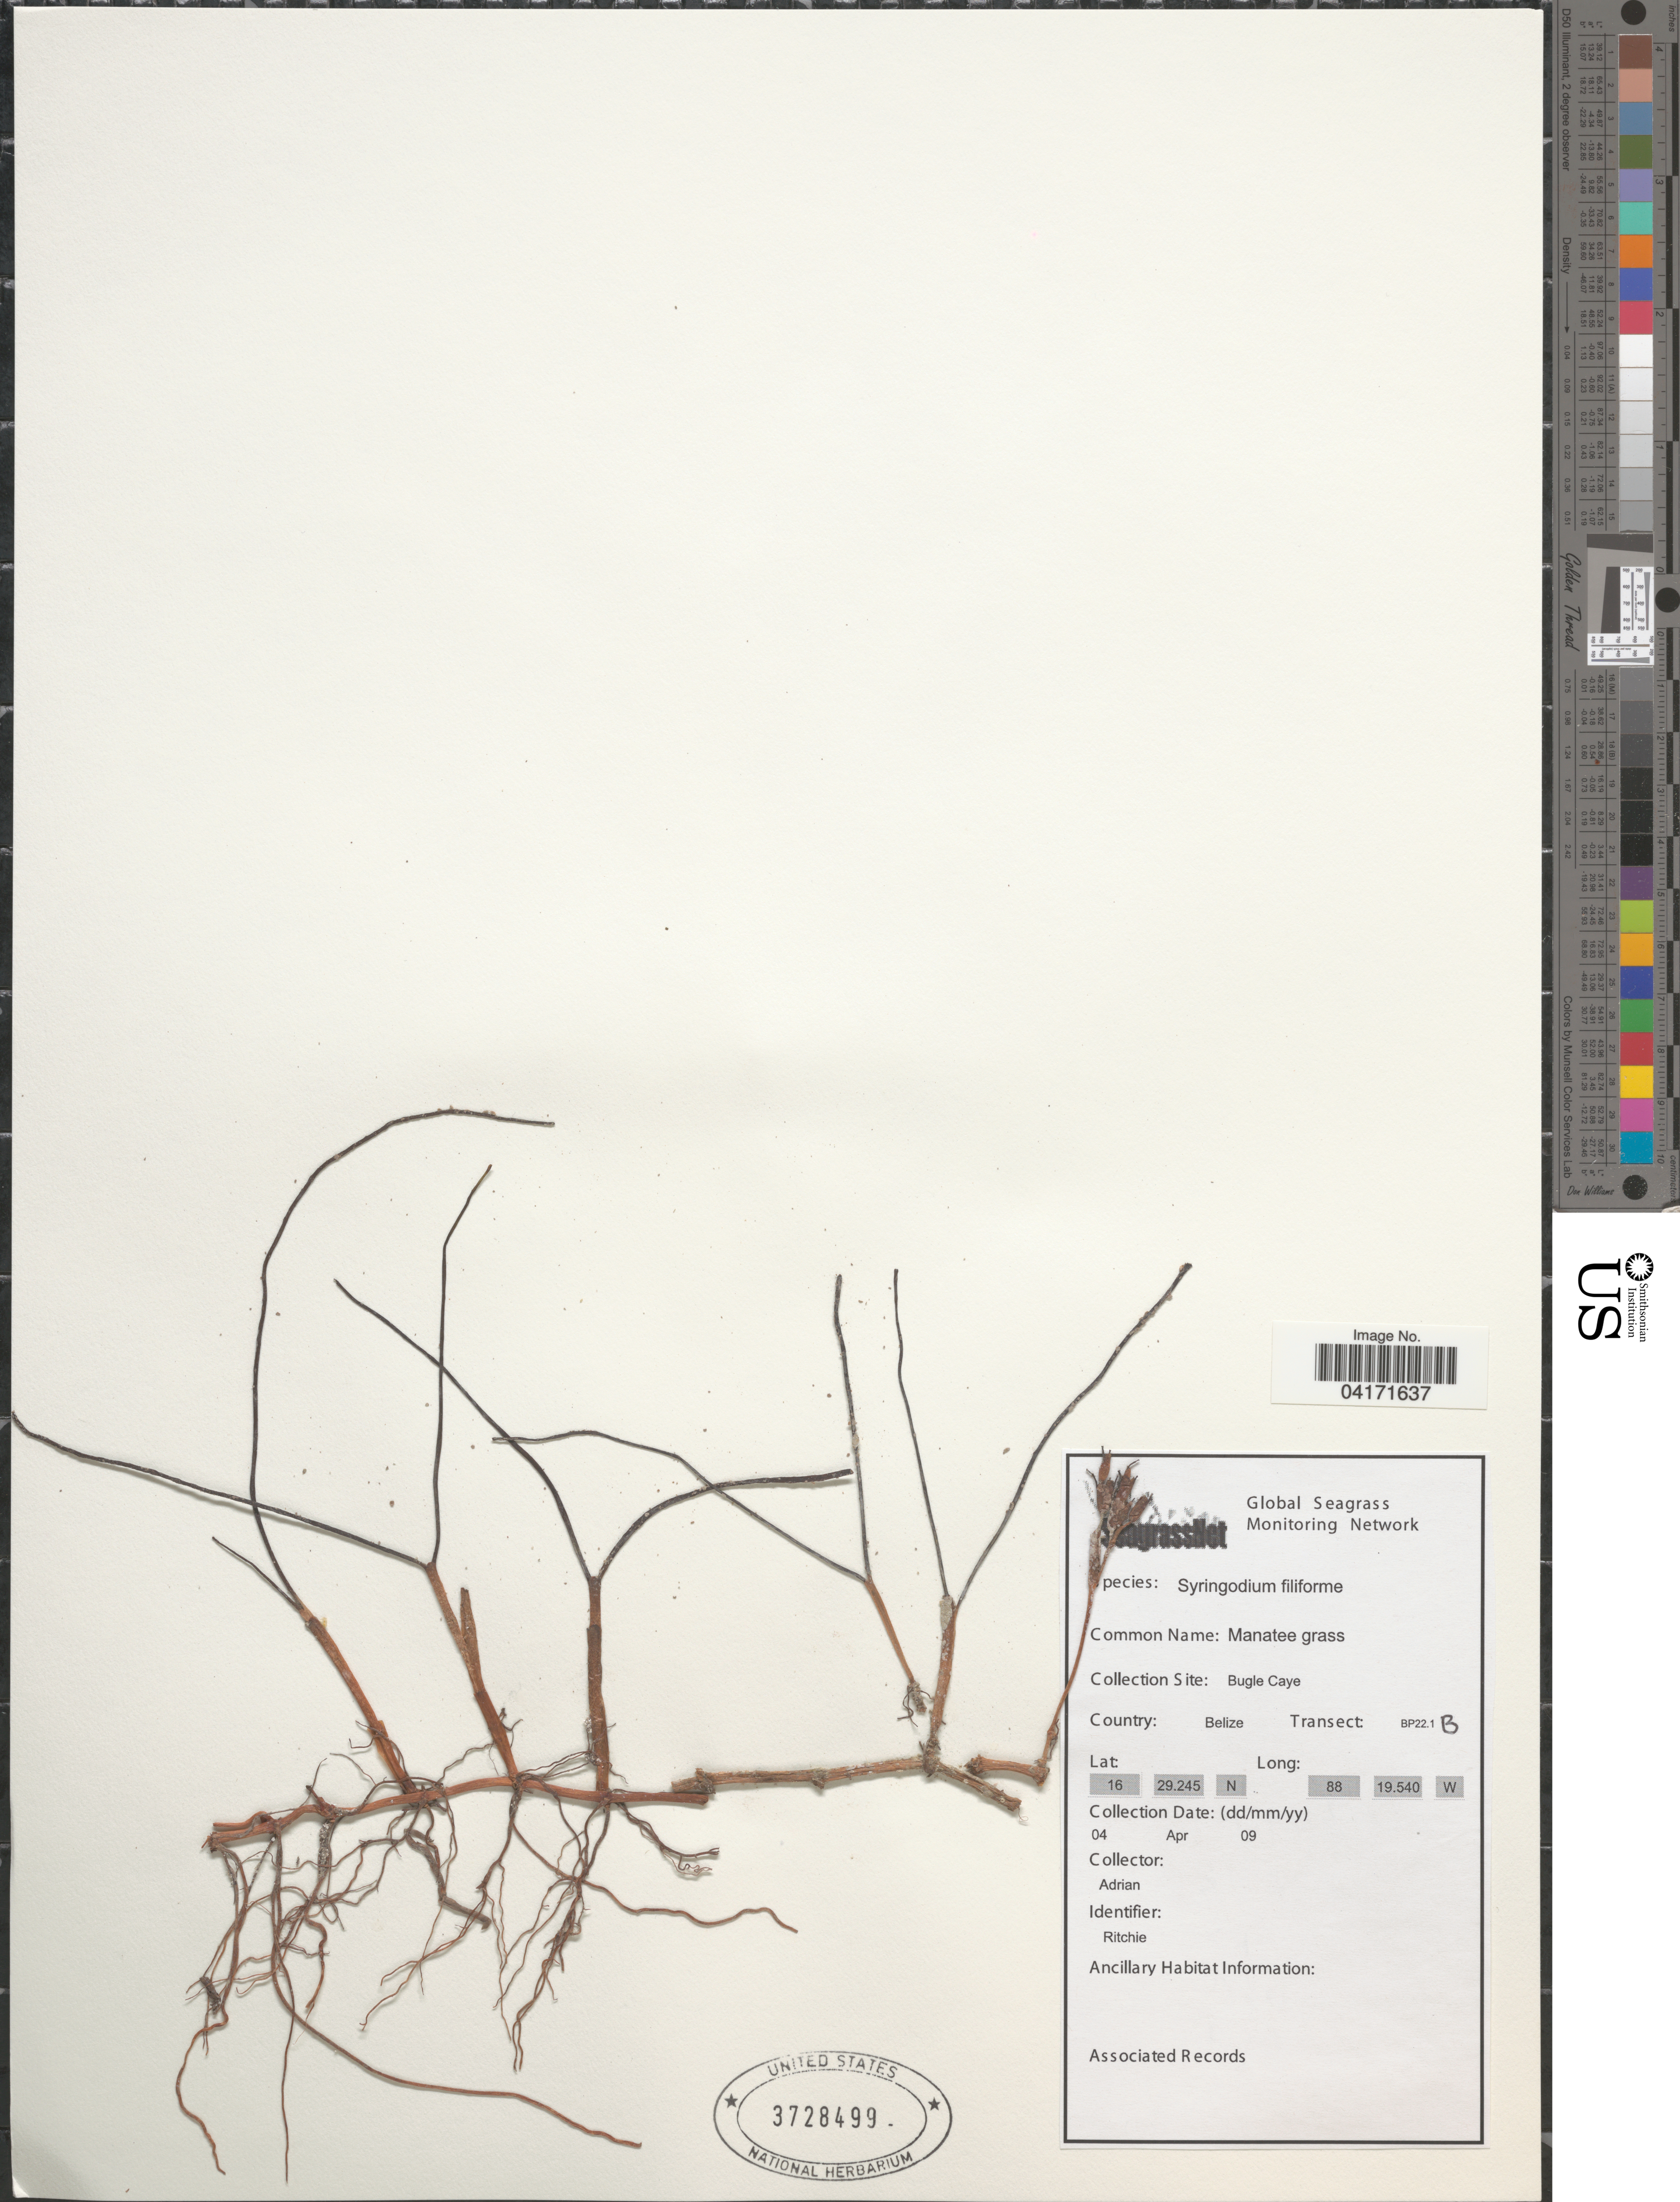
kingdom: Plantae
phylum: Tracheophyta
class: Liliopsida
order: Alismatales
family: Cymodoceaceae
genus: Syringodium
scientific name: Syringodium filiforme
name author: Kütz.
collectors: Adrian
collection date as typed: Transcribed d/m/y: 4/4/9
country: Belize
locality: Bugle Caye. Transect: BP22.1 B.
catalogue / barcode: US 3728499